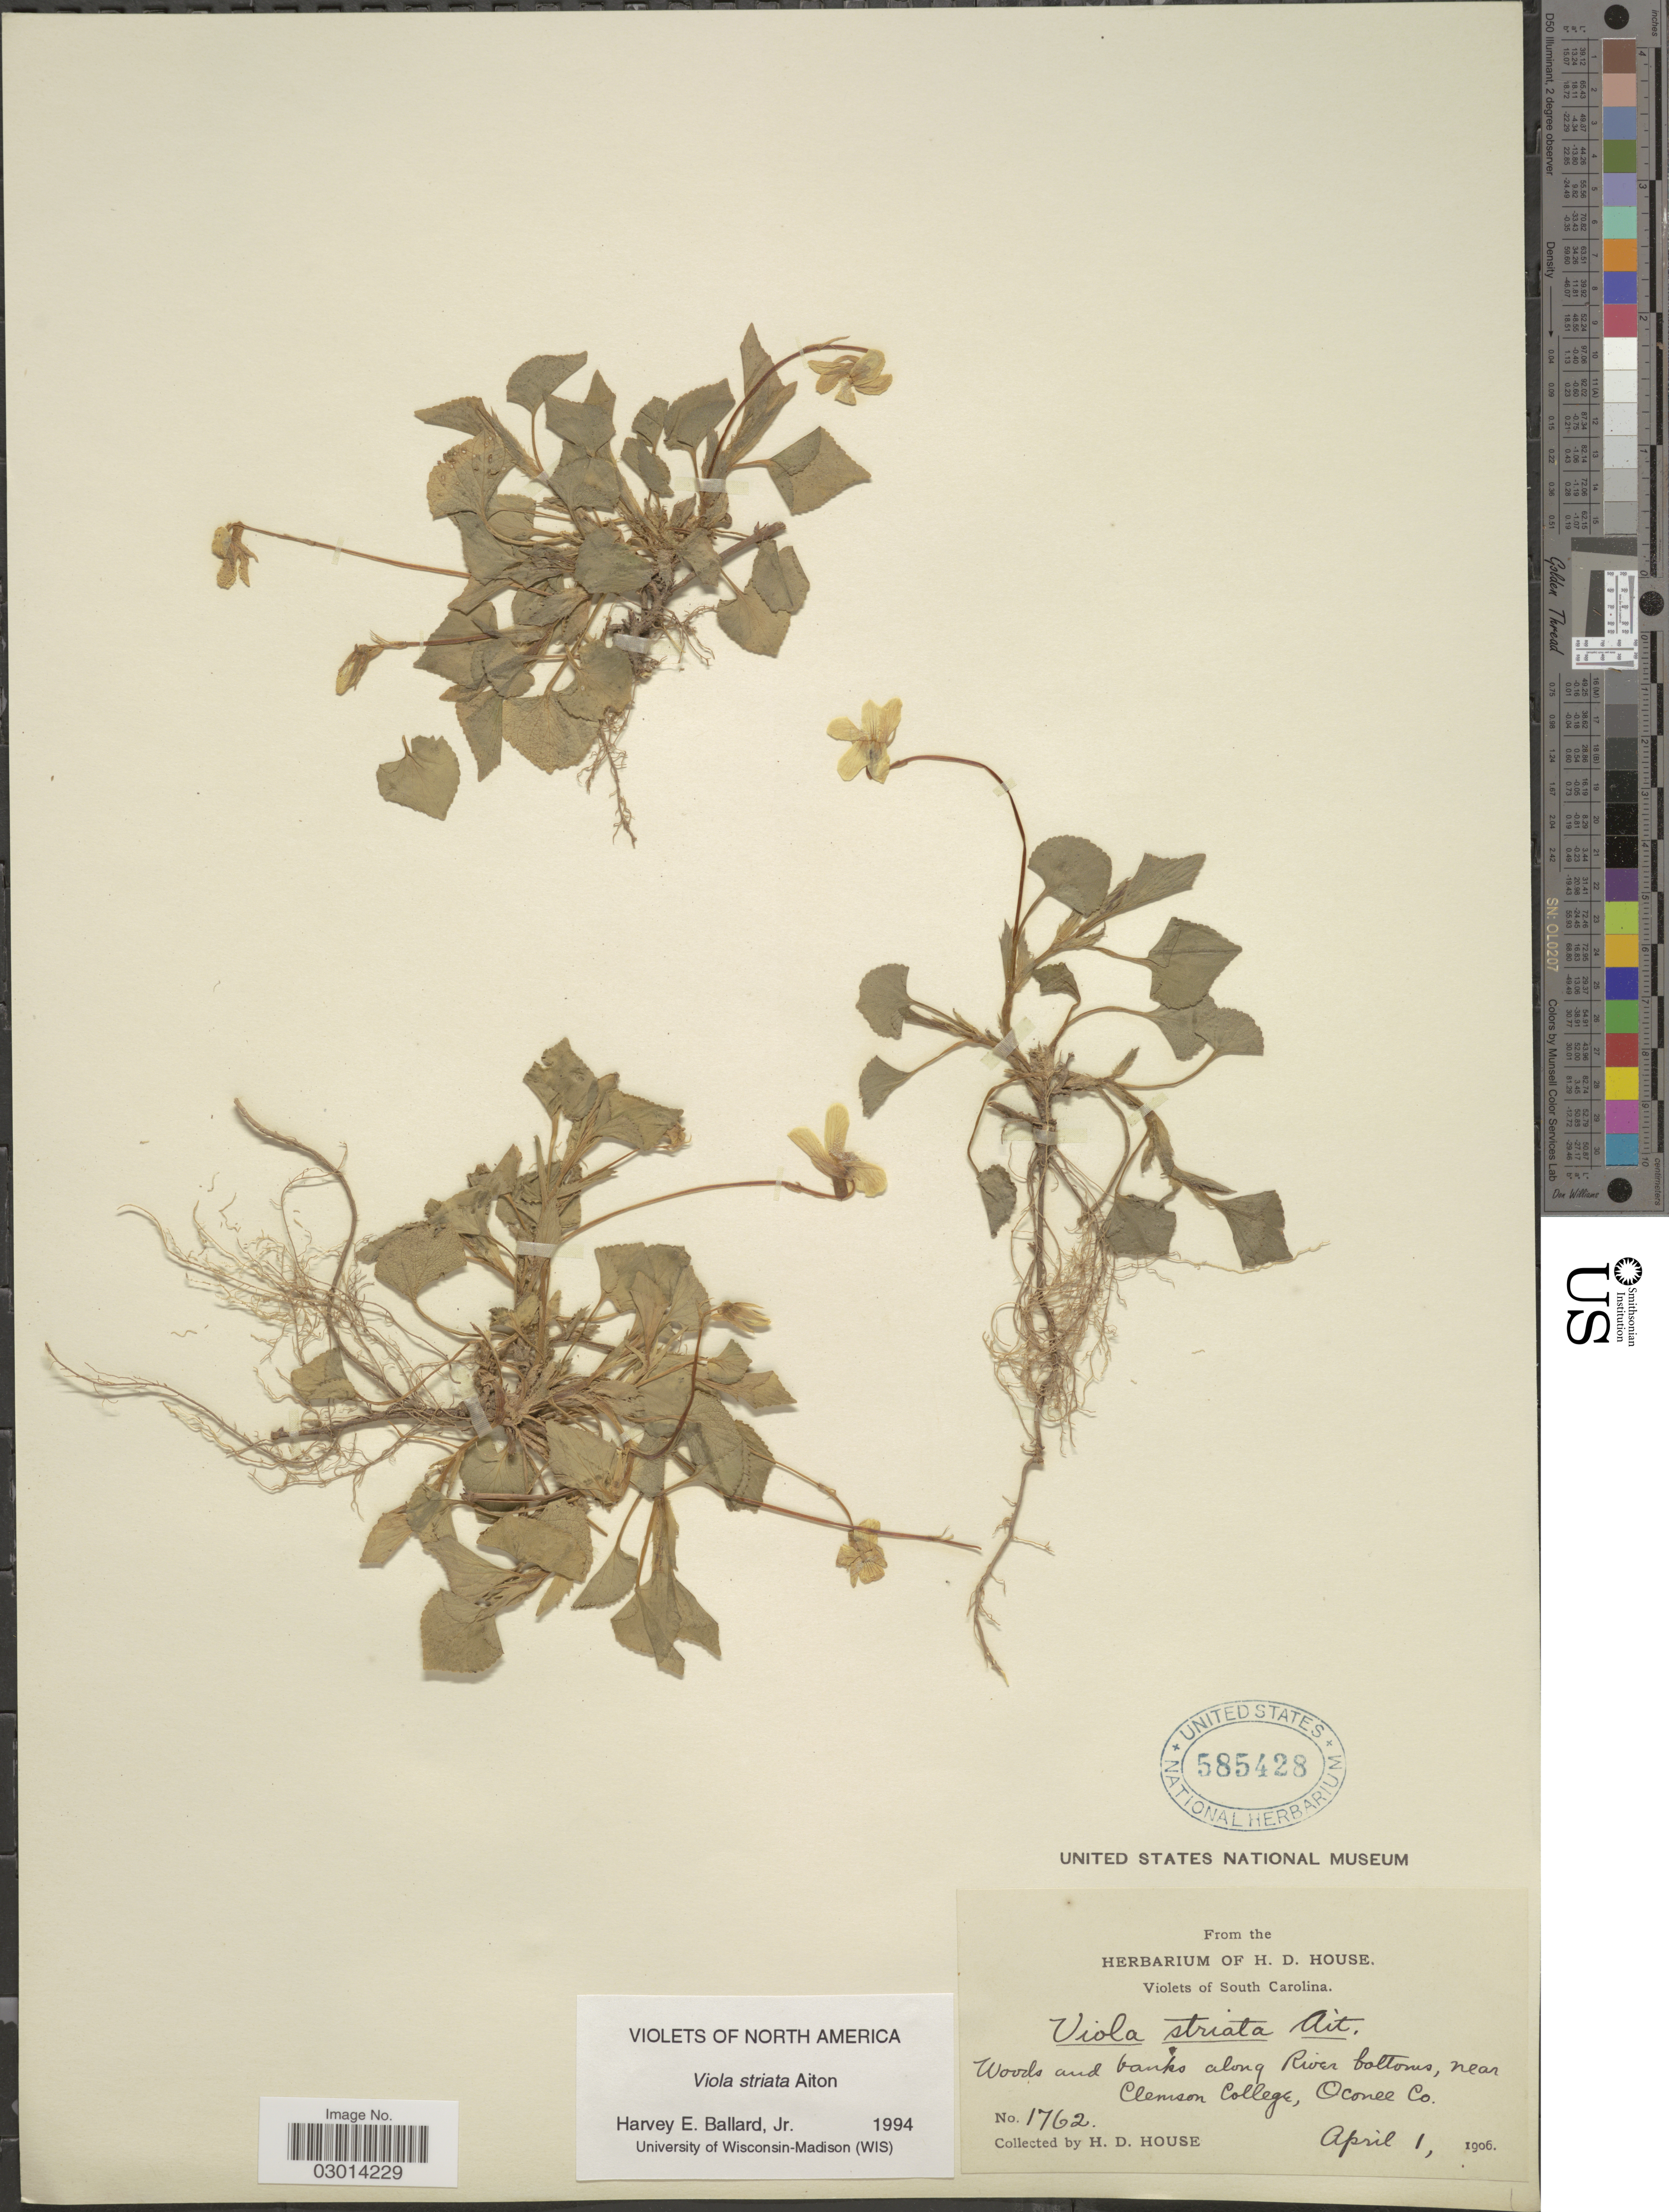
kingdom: Plantae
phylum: Tracheophyta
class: Magnoliopsida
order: Malpighiales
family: Violaceae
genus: Viola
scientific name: Viola rostrata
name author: Pursh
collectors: H. D. House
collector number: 1762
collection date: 1906-04-01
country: United States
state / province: South Carolina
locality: Woods and banks along River bottoms, near Clemson College, Oconee Co.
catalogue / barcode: US 585428